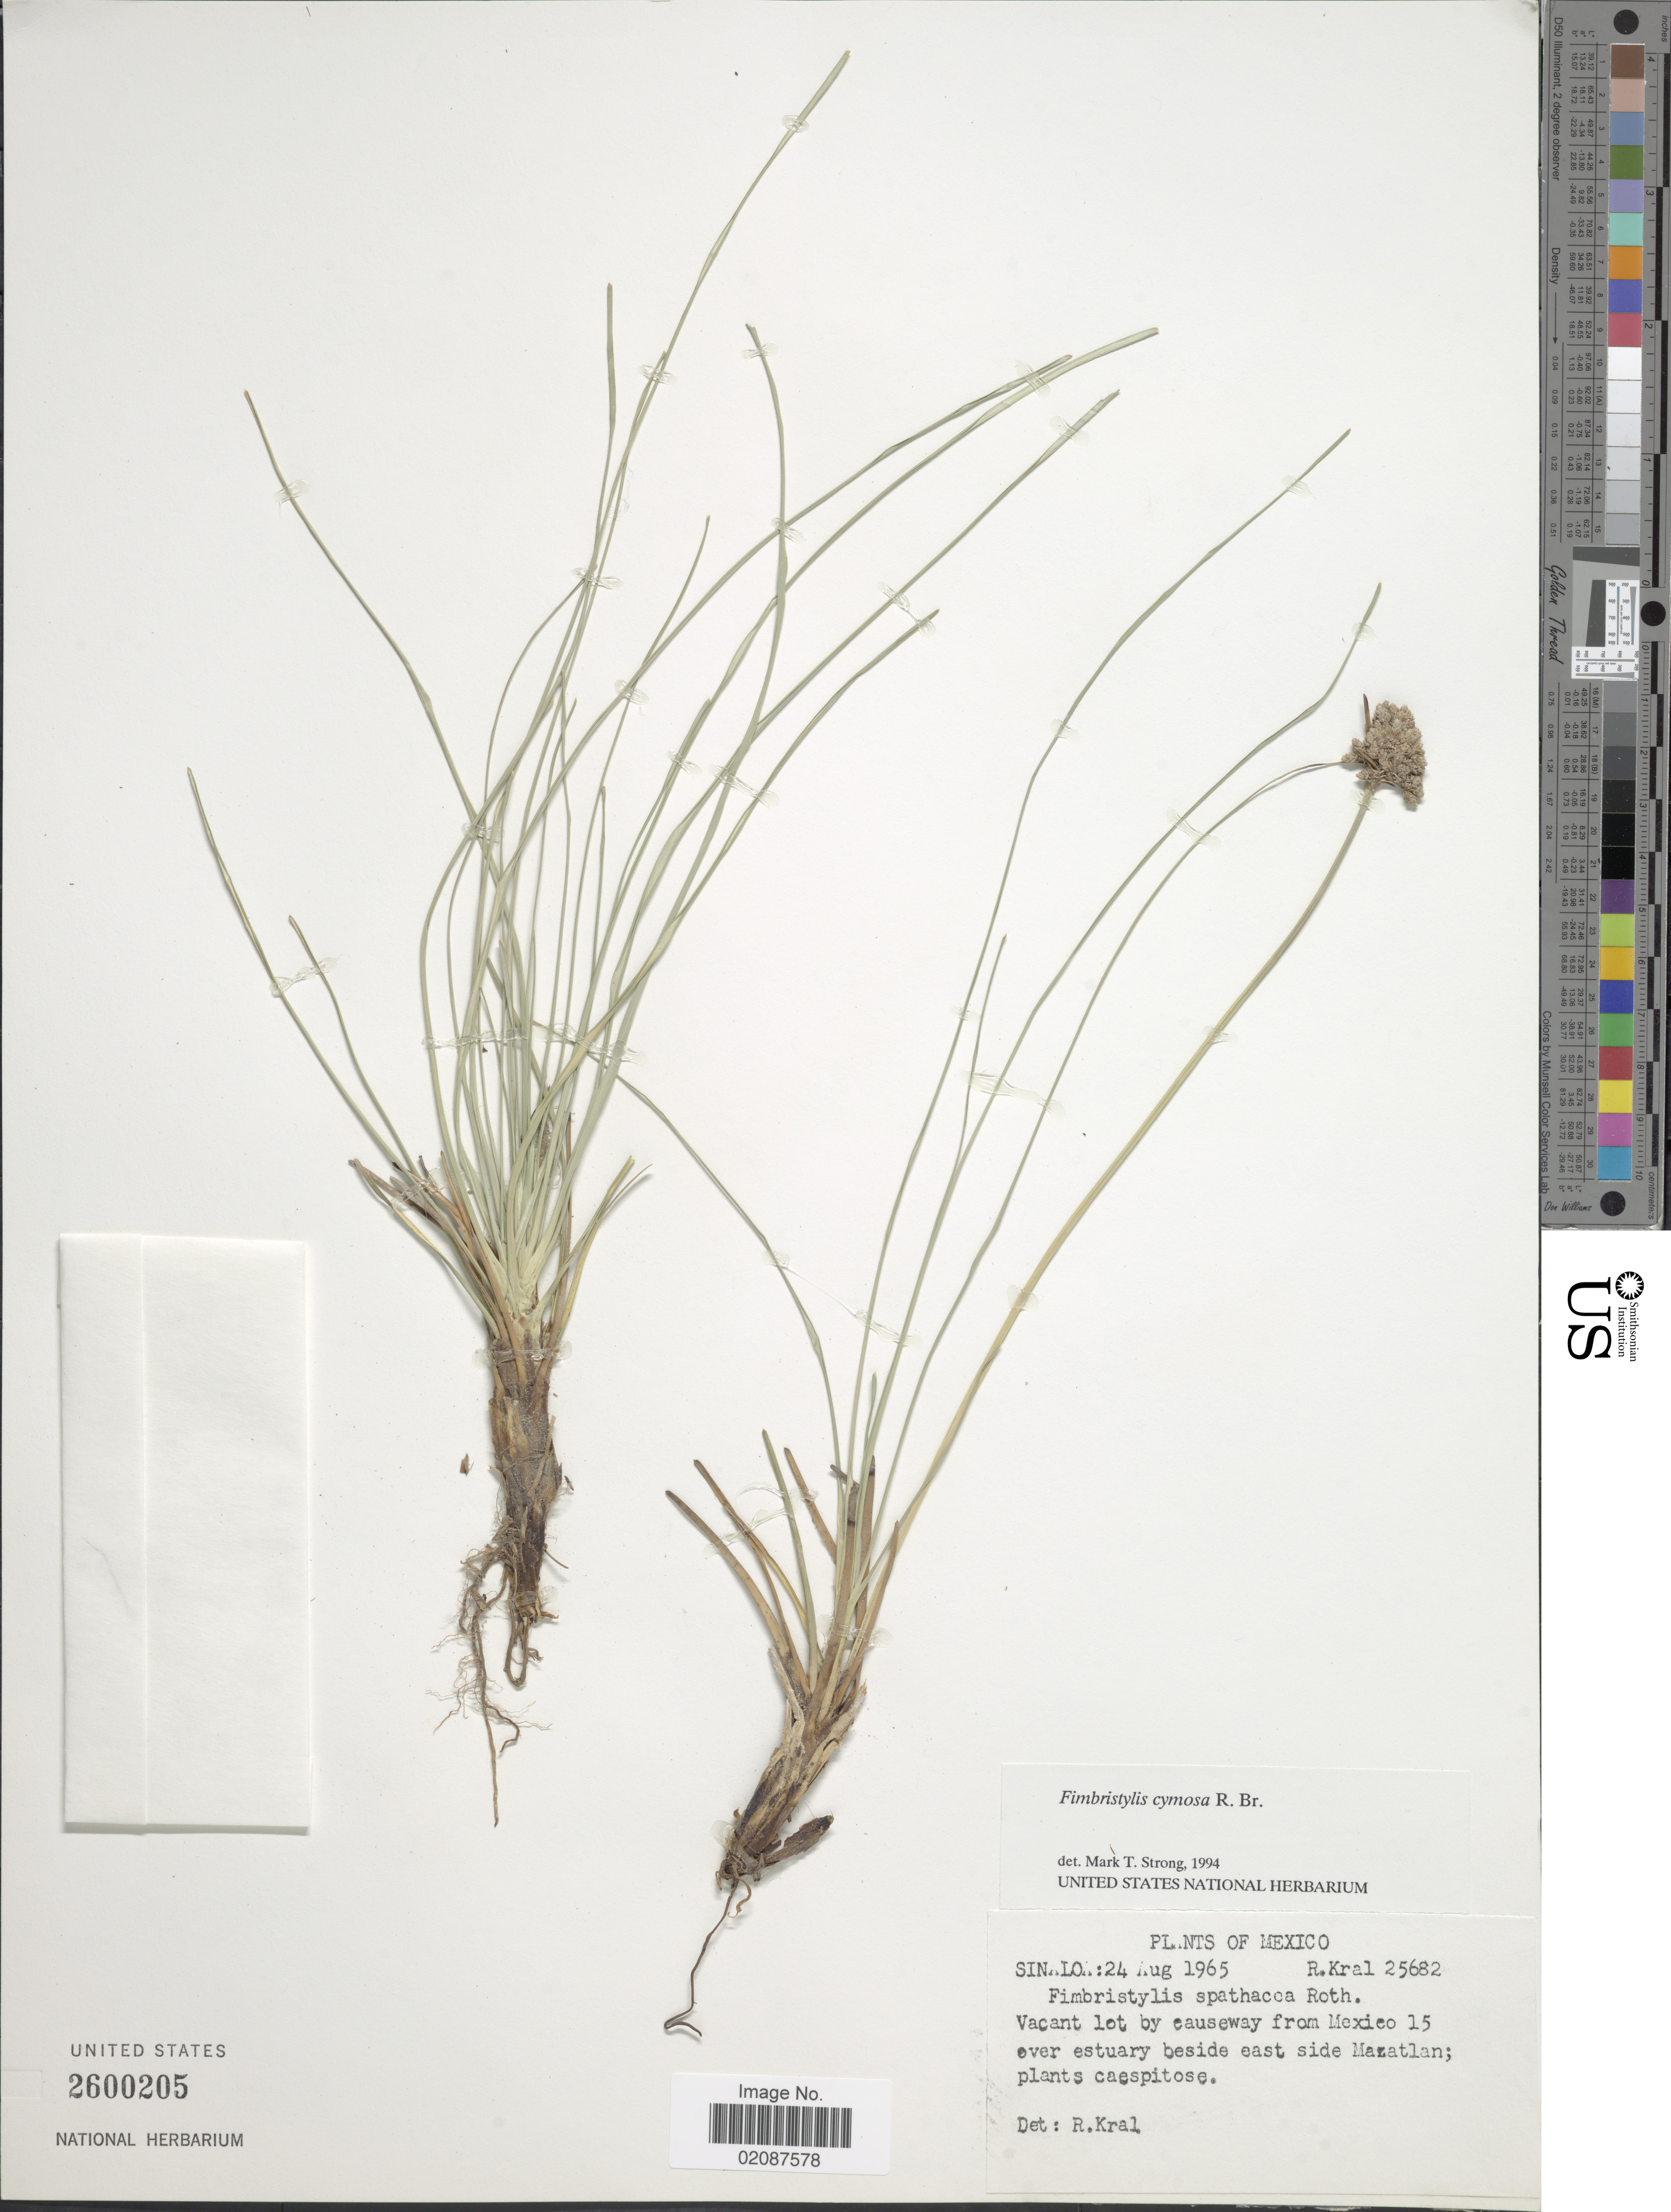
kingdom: Plantae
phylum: Tracheophyta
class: Liliopsida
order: Poales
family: Cyperaceae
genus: Fimbristylis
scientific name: Fimbristylis cymosa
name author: R. Br.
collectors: R. Kral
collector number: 25682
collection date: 1965-08-24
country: Mexico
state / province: Sinaloa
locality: Sinaloa, Vacant lot by causeway from Mexico 15 over estuary beside east side Mazatlan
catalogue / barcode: US 2600205